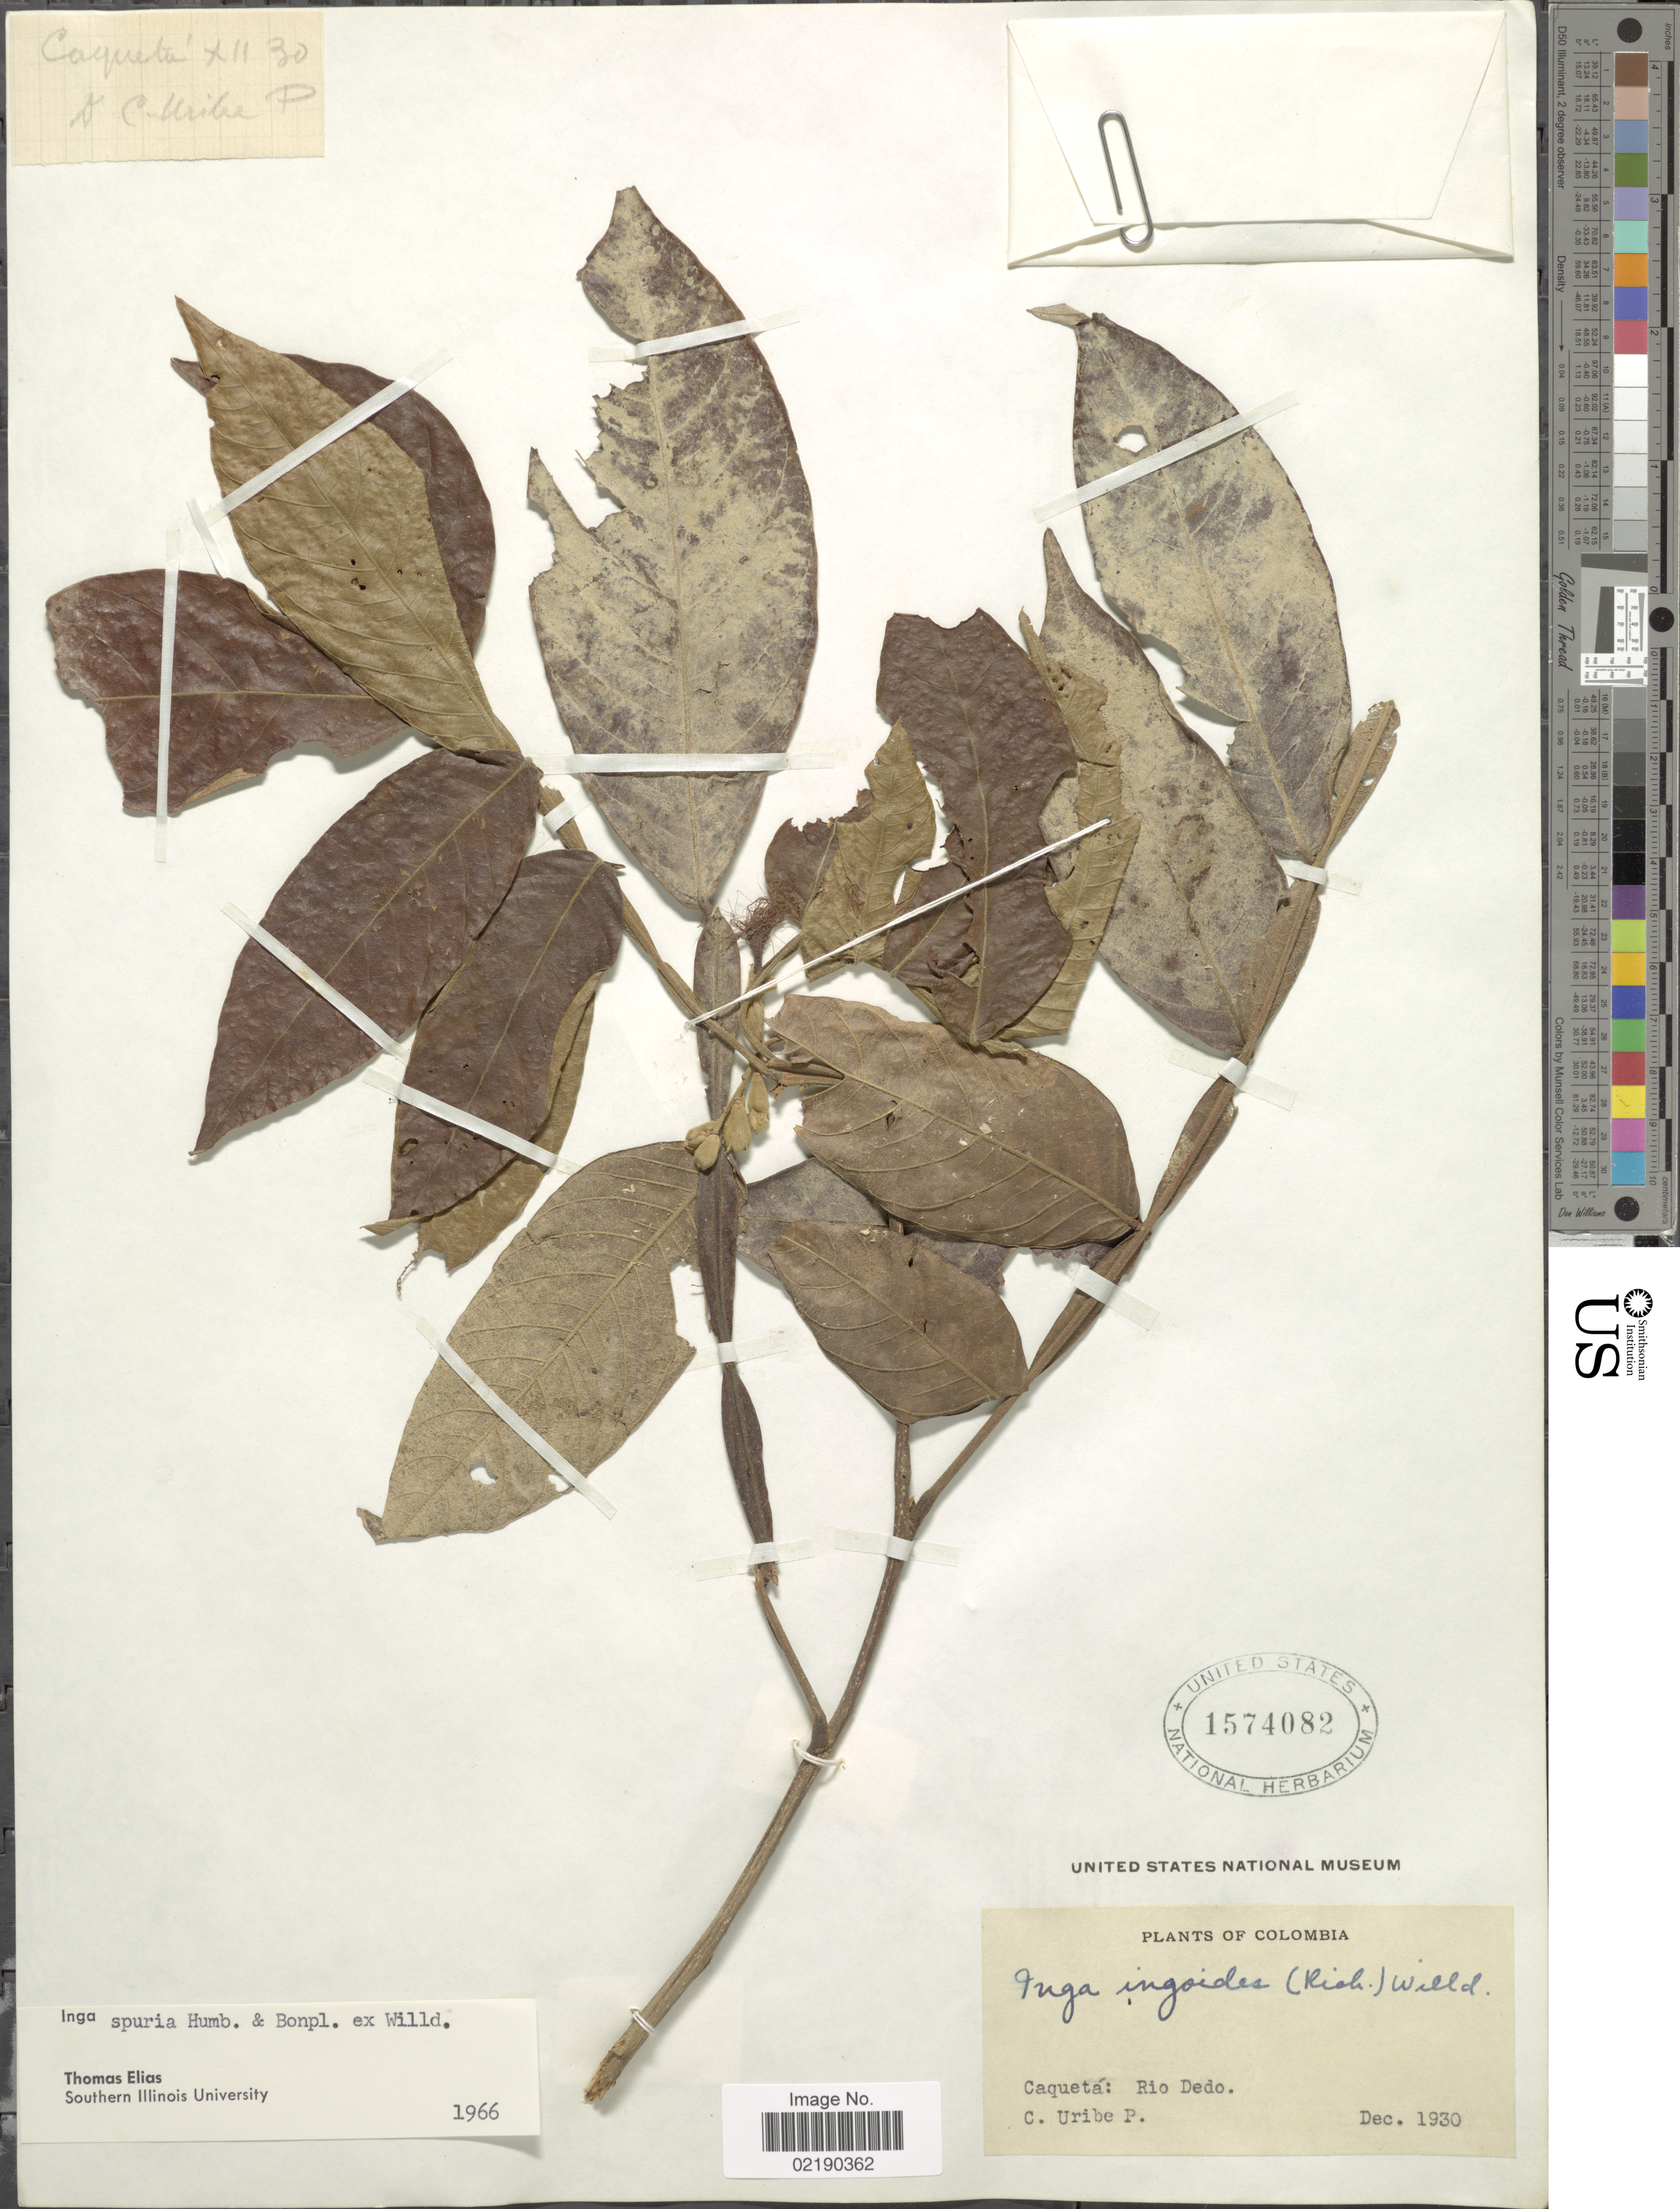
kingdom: Plantae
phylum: Tracheophyta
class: Magnoliopsida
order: Fabales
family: Fabaceae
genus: Inga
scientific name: Inga vera subsp. vera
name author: Willd.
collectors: C. Uribe P.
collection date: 1930-12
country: Colombia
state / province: Caquetá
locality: Rio Dedo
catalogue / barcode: US 1574082